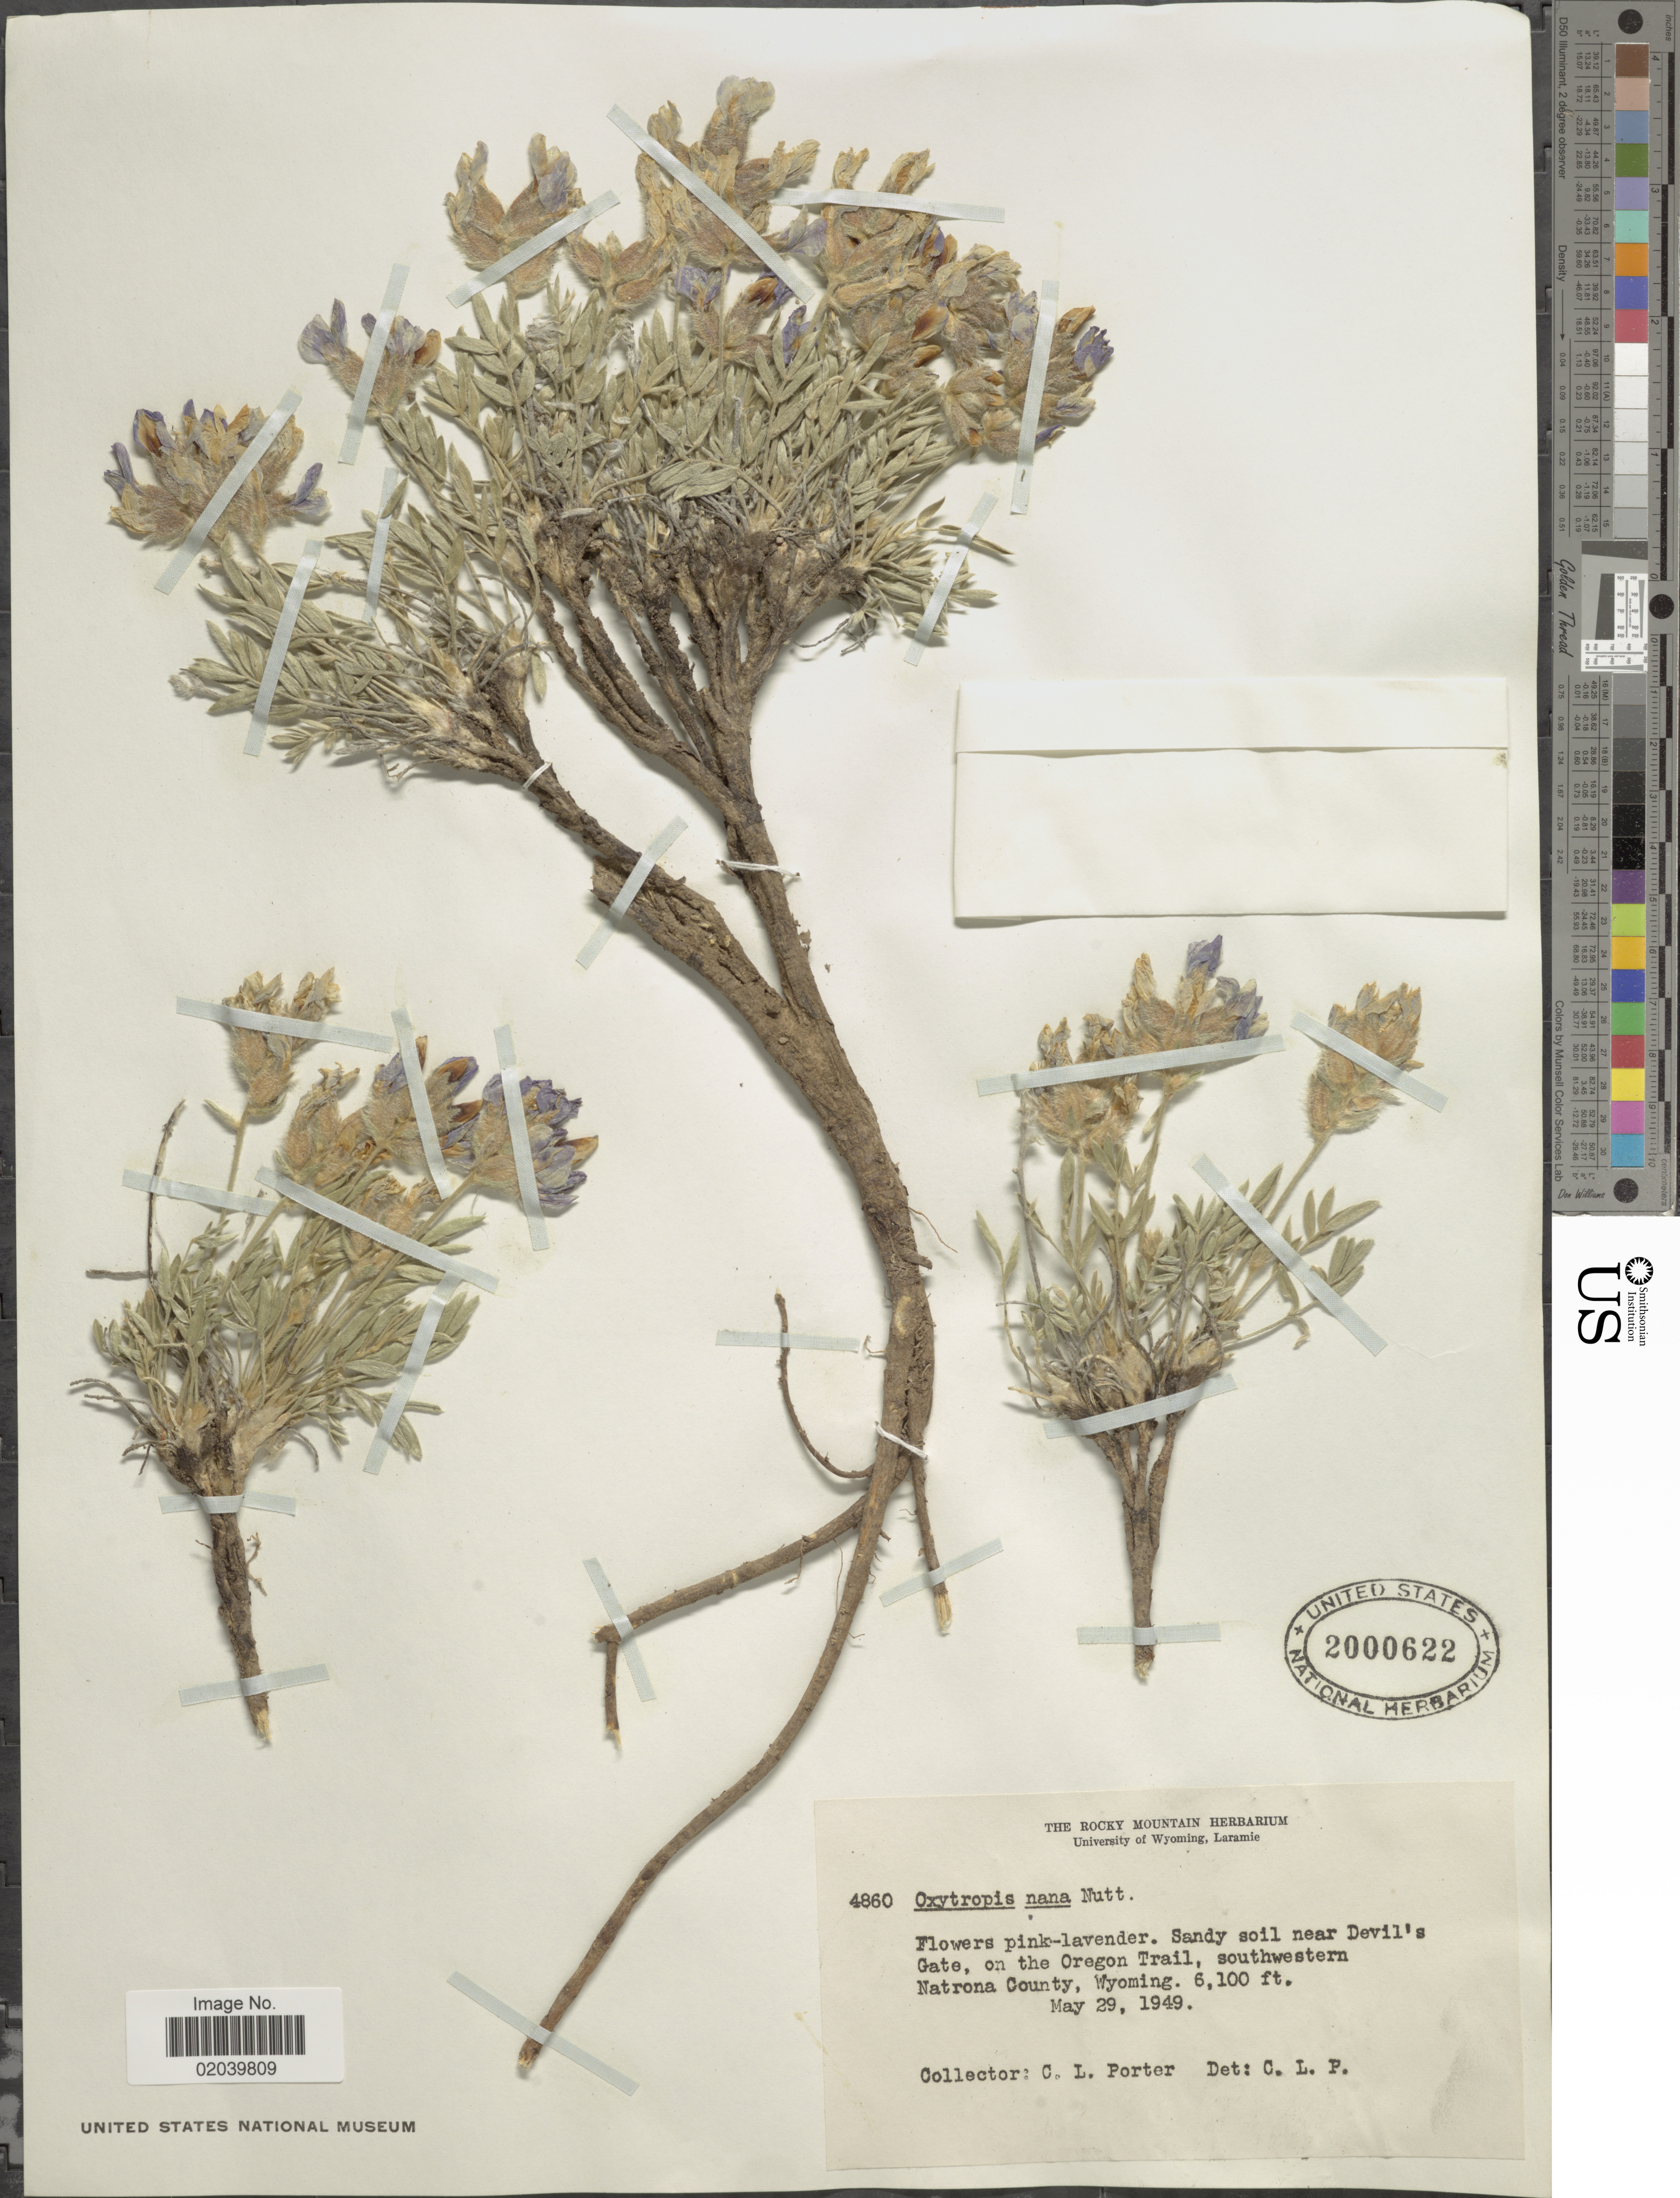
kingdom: Plantae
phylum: Tracheophyta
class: Magnoliopsida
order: Fabales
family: Fabaceae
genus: Oxytropis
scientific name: Oxytropis lagopus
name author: Nutt.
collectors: C. L. Porter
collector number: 4860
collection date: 1949-05-29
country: United States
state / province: Wyoming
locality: Sandy soil near Devil's Gate, on the Oregon Trail, southwestern Natrona County, Wyoming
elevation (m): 1859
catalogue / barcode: US 2000622